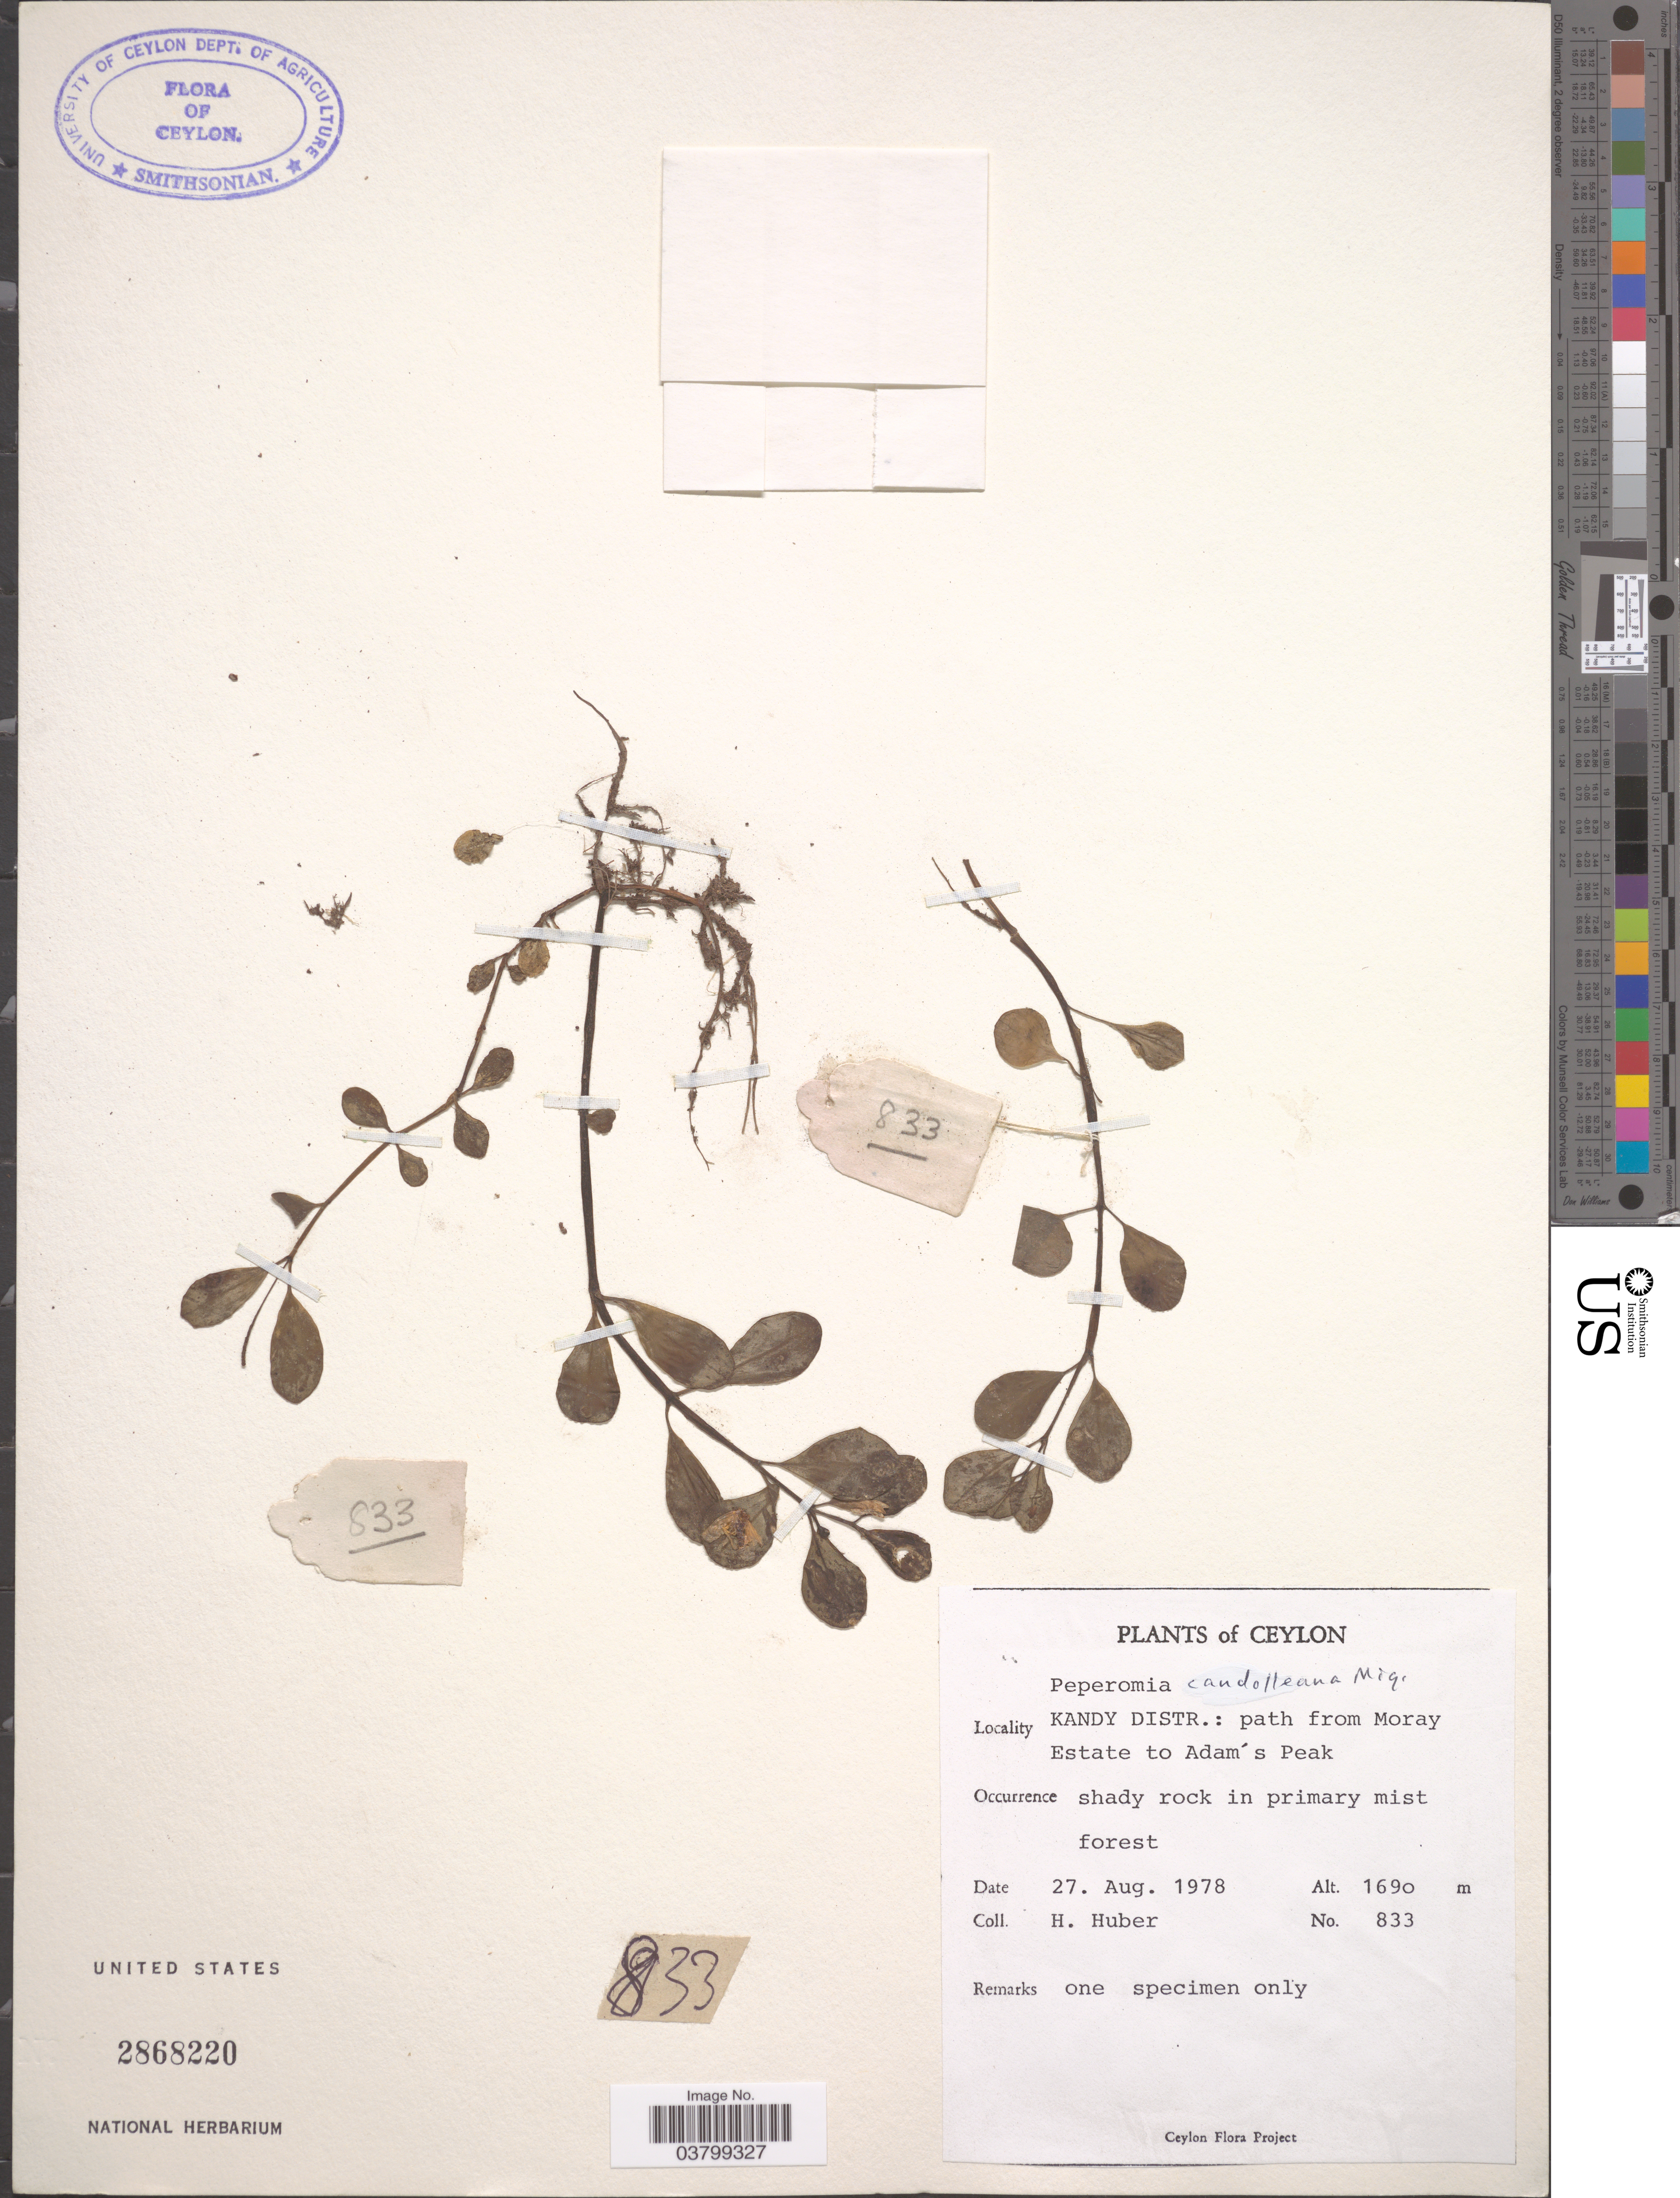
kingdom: Plantae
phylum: Tracheophyta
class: Magnoliopsida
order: Piperales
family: Piperaceae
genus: Peperomia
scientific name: Peperomia candolleana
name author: Miq.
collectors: H. Huber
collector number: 833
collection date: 1978-08-27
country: Sri Lanka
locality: Ceylon. Kandy Distr.: path from Moray Estate to Adam's Peak.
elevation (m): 1690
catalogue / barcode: US 2868220